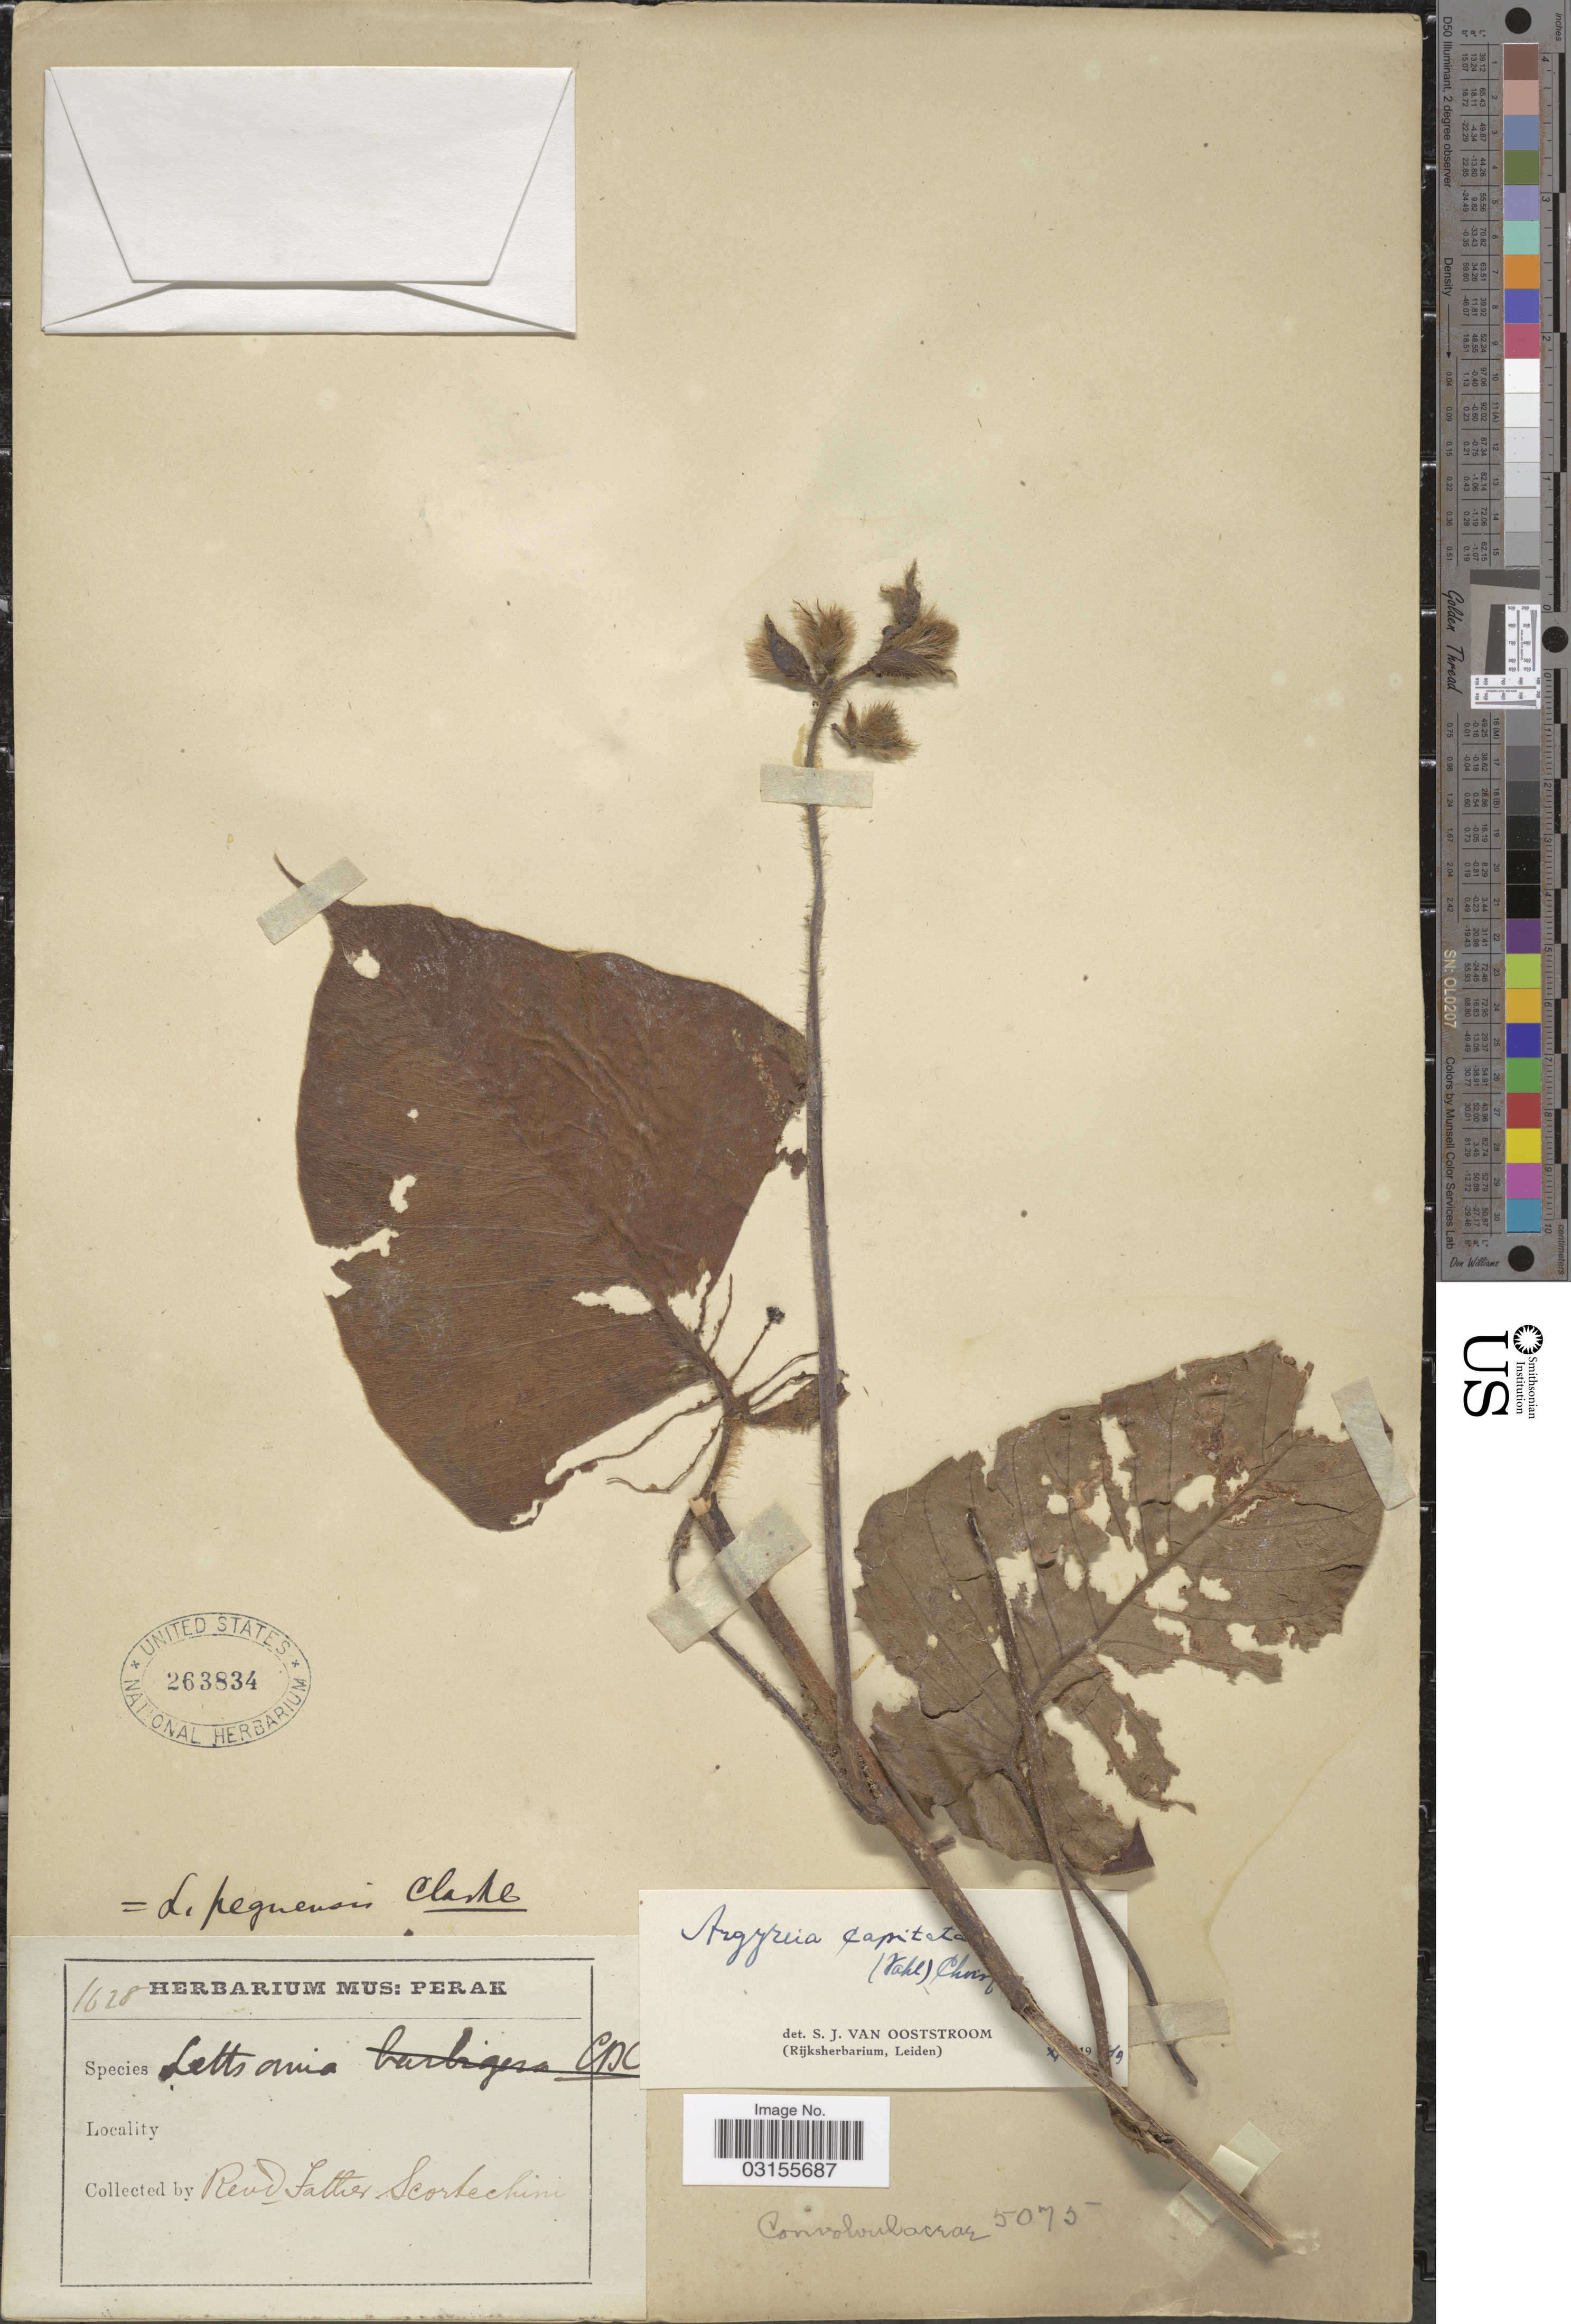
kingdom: Plantae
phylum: Tracheophyta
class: Magnoliopsida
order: Solanales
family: Convolvulaceae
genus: Argyreia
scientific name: Argyreia capitata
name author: (Vahl) Choisy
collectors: Fr. Scortechini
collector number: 1628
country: Malaysia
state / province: Perak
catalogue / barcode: US 263834